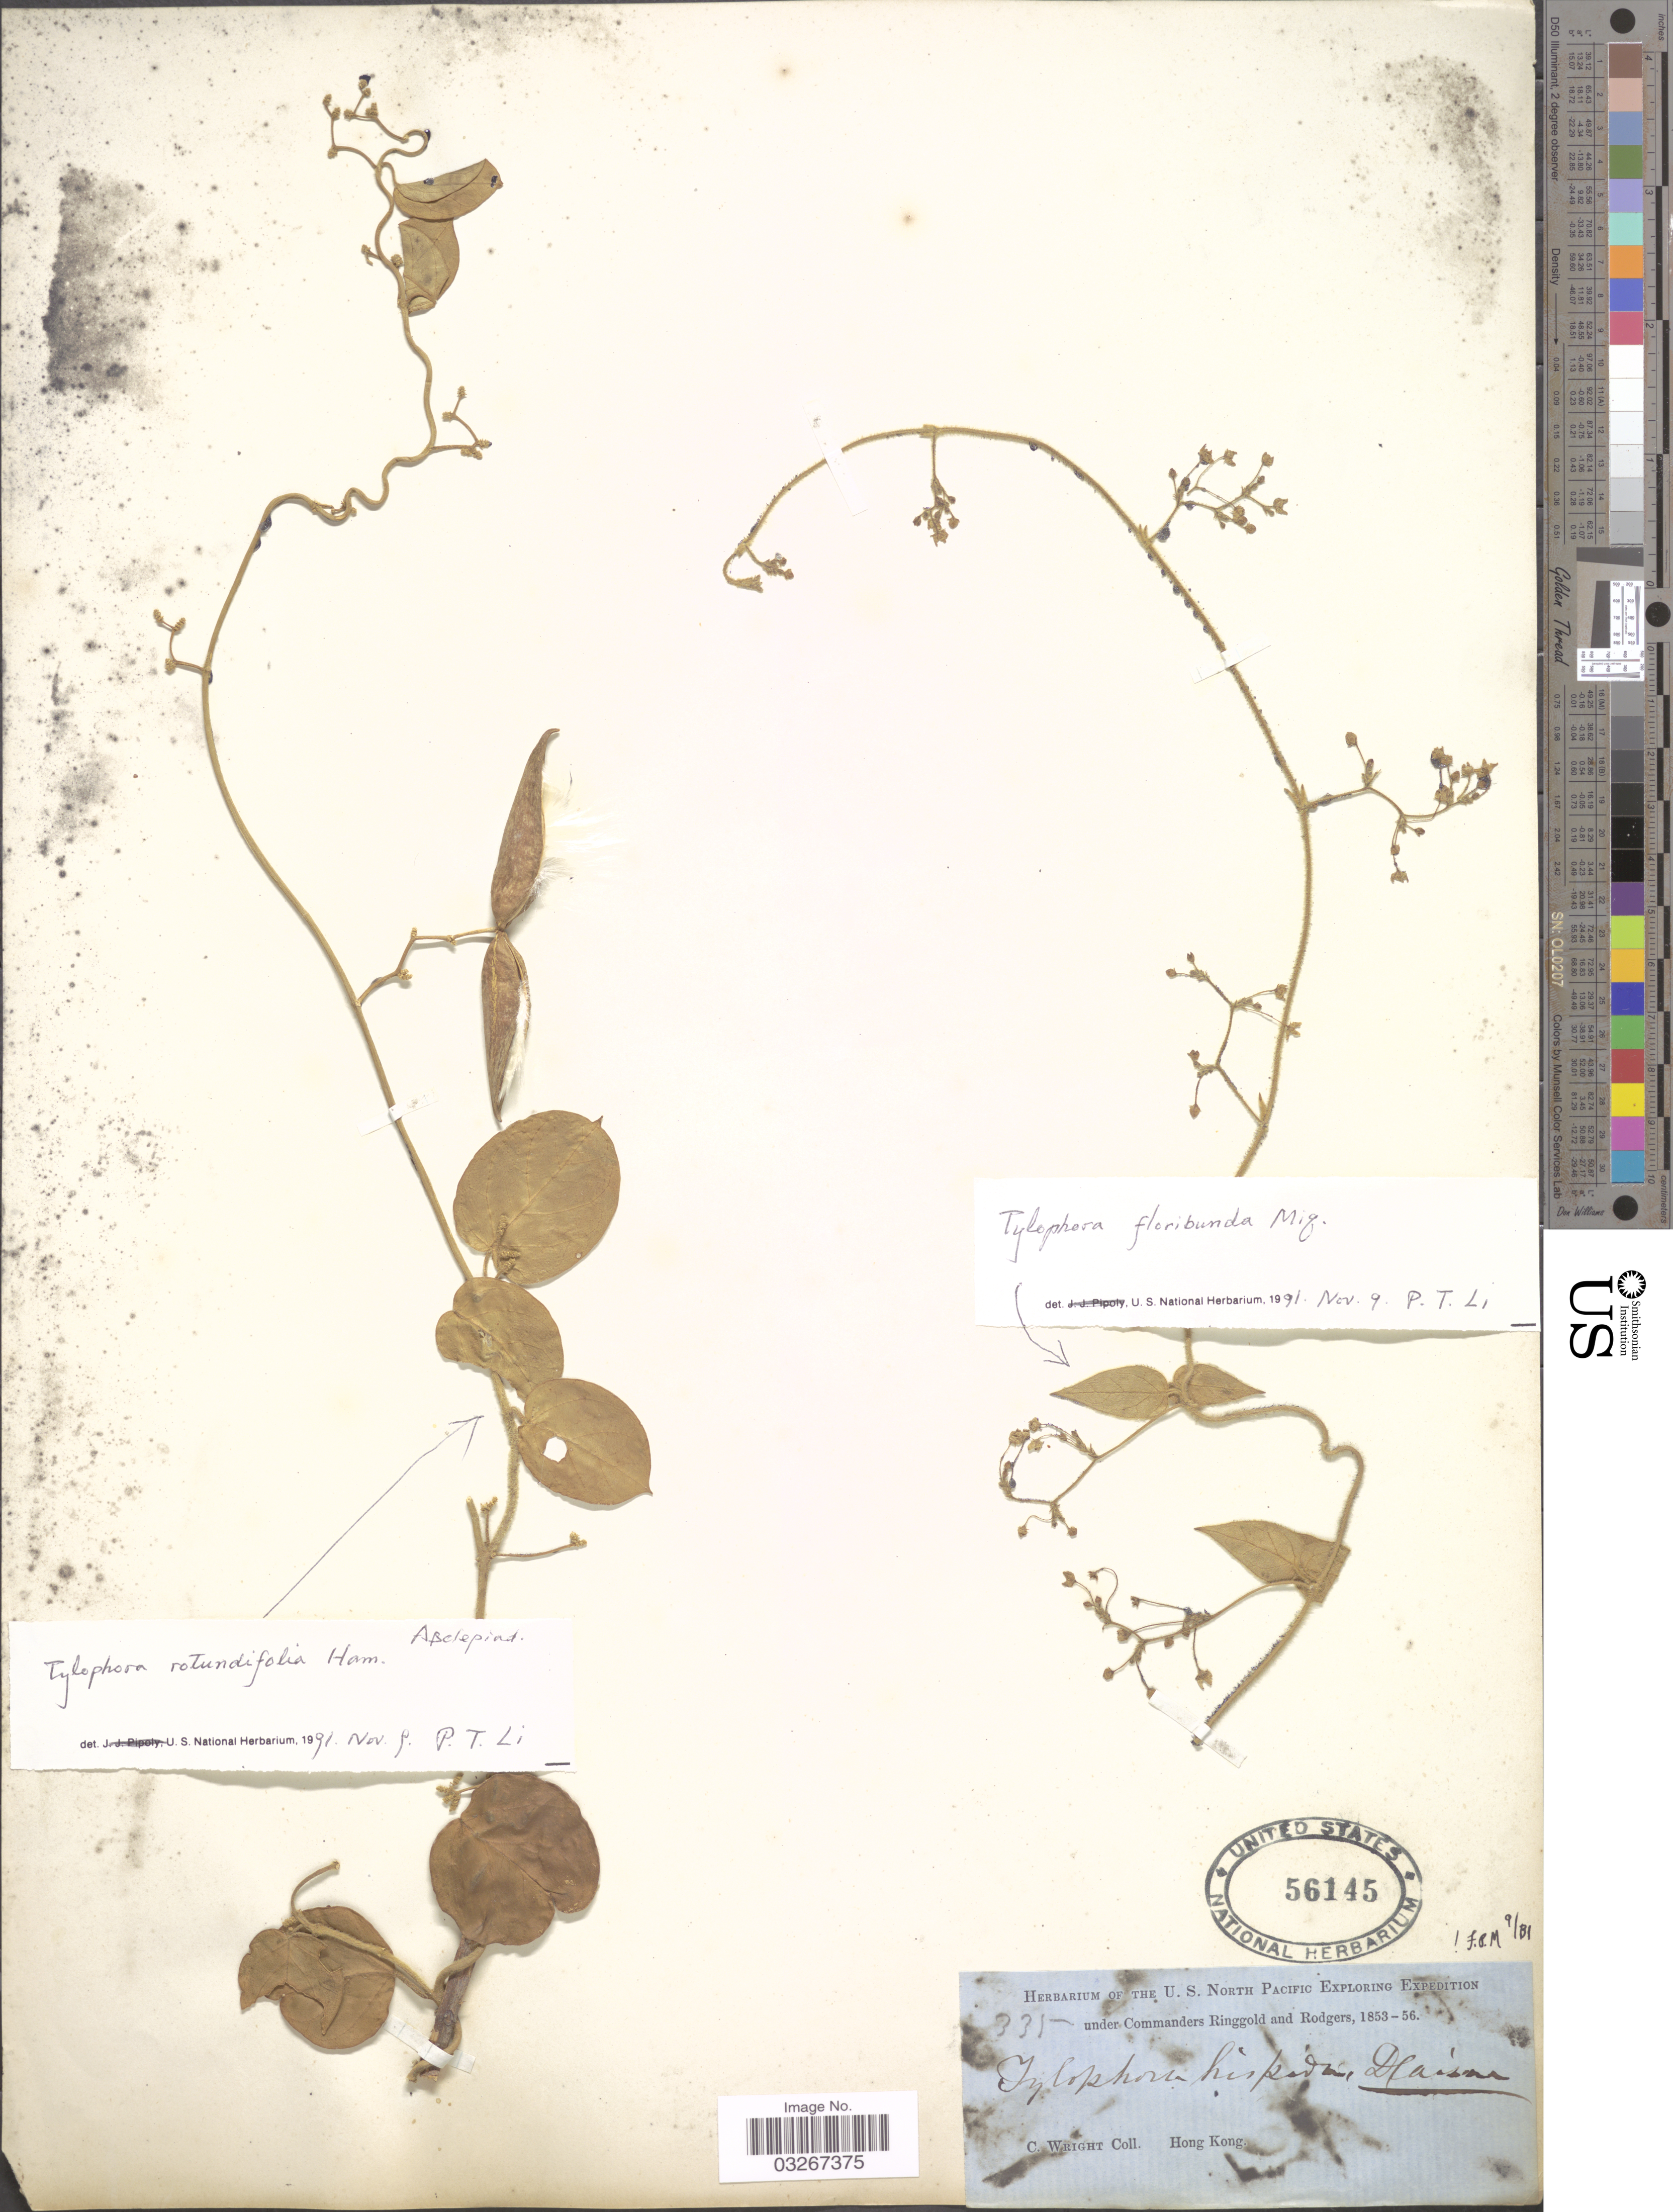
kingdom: Plantae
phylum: Tracheophyta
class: Magnoliopsida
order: Gentianales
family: Apocynaceae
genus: Tylophora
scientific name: Tylophora rotundifolia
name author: Buch.-Ham. ex Wight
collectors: C. Wright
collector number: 335?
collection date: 1853/1856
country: China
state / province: Hong Kong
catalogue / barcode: US 56145